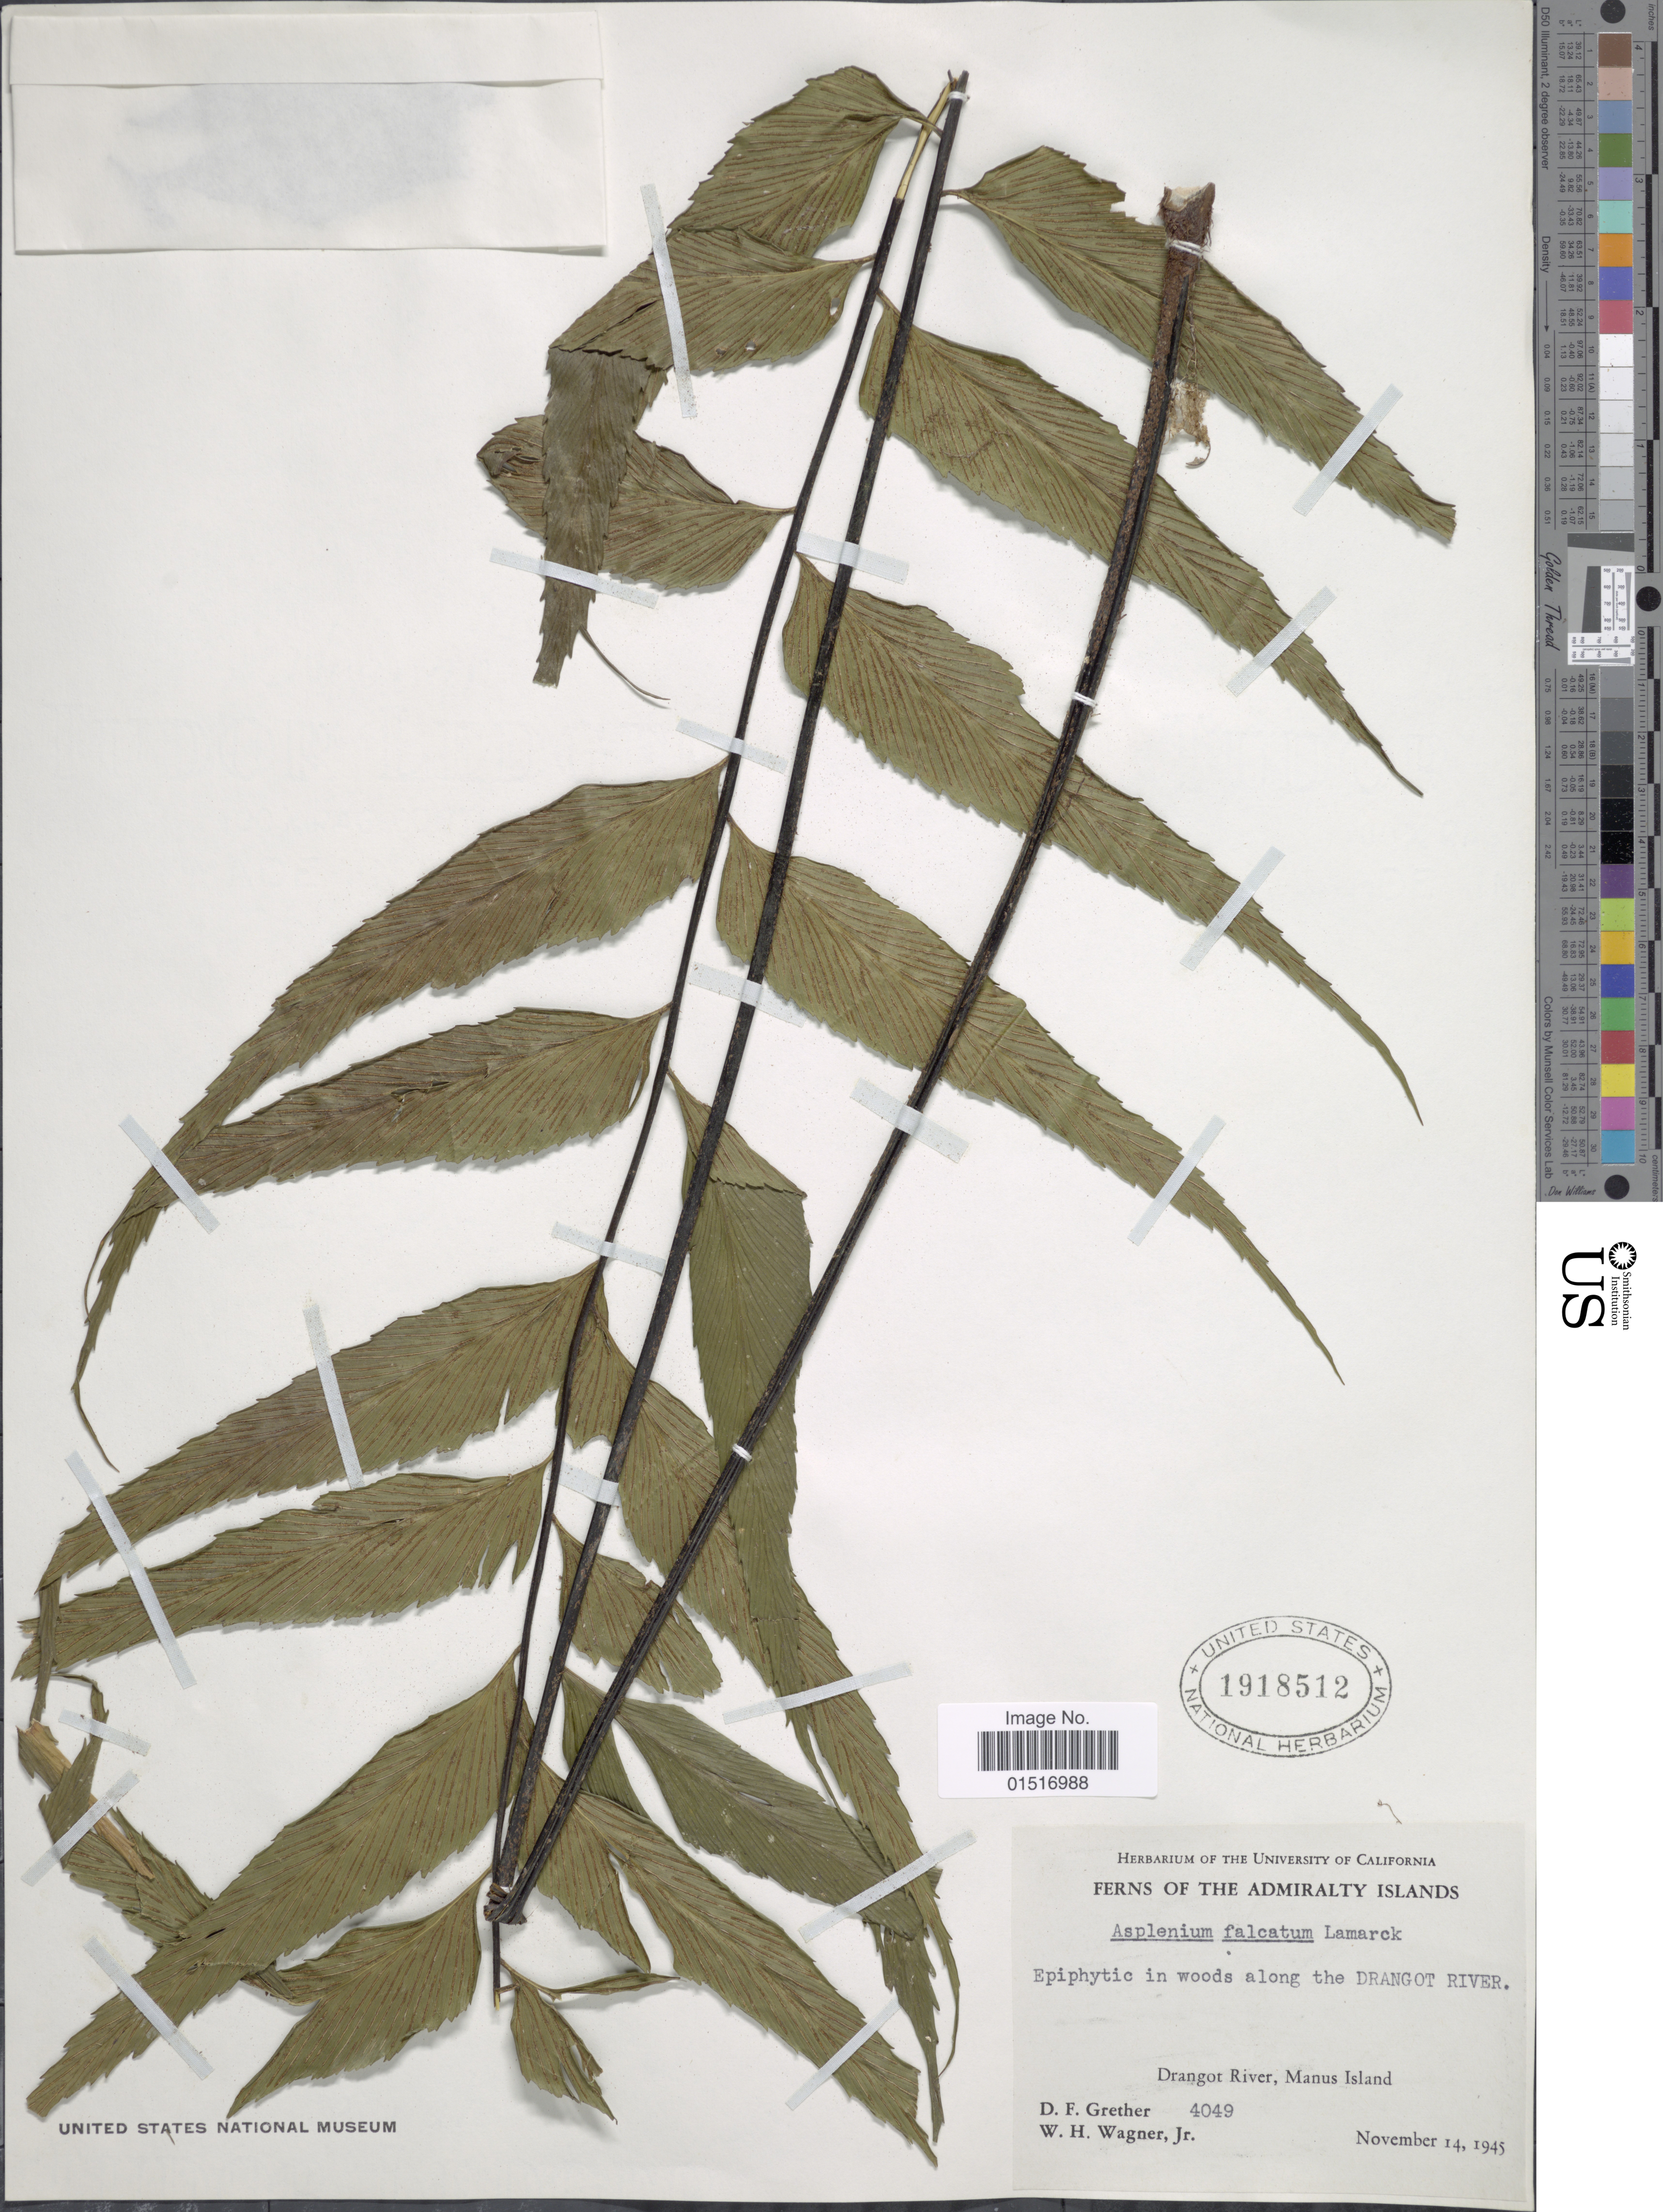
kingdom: Plantae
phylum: Tracheophyta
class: Polypodiopsida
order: Polypodiales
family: Aspleniaceae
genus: Asplenium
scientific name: Asplenium polyodon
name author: G. Forst.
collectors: D. F. Grether & W. H. Wagner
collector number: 4049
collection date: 1945-11-14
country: Papua New Guinea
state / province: Manus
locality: The Admiralty Islands. Drangot River, Manus Island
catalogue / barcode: US 1918512